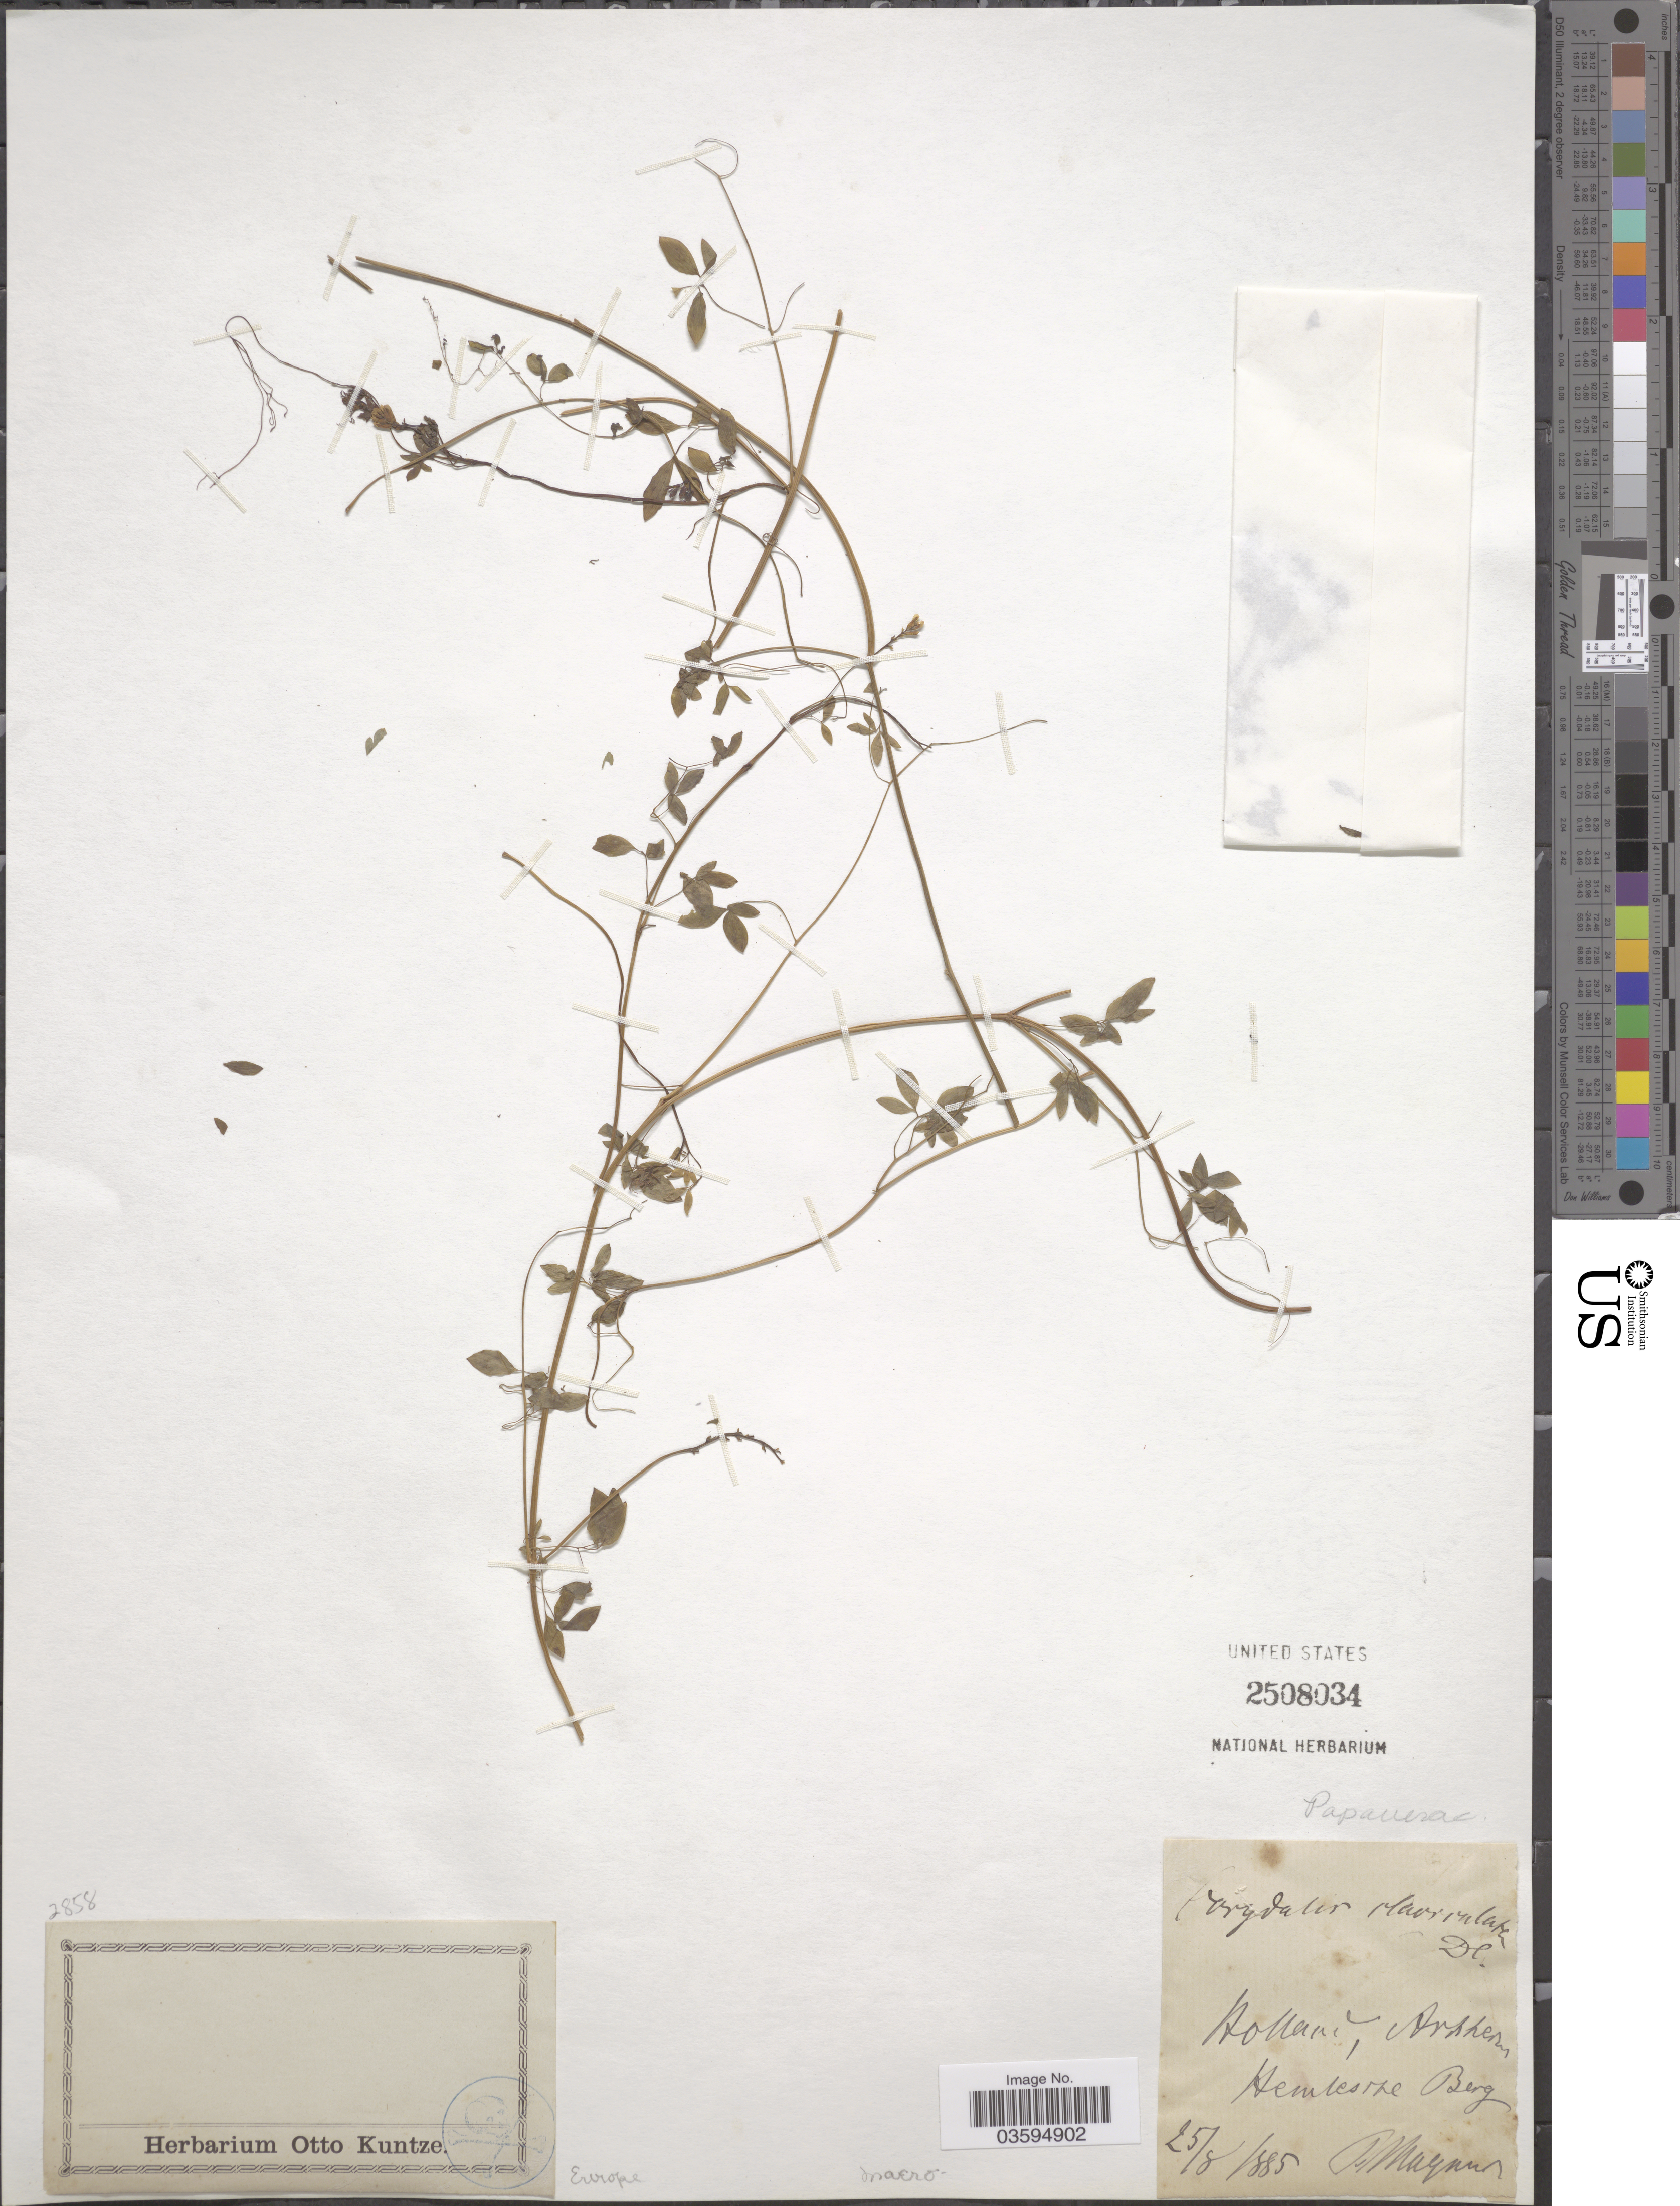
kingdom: Plantae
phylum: Tracheophyta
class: Magnoliopsida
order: Ranunculales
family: Papaveraceae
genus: Corydalis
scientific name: Corydalis sp.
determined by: Strong, Mark T., (BOT), Smithsonian Institution - National Museum of Natural History (UNITED STATES)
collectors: P. Magnus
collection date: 1885-08-25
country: Netherlands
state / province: Gelderland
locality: Holland, Arnhem. Hemlesze [interpreted] Berg.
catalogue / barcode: US 2508034